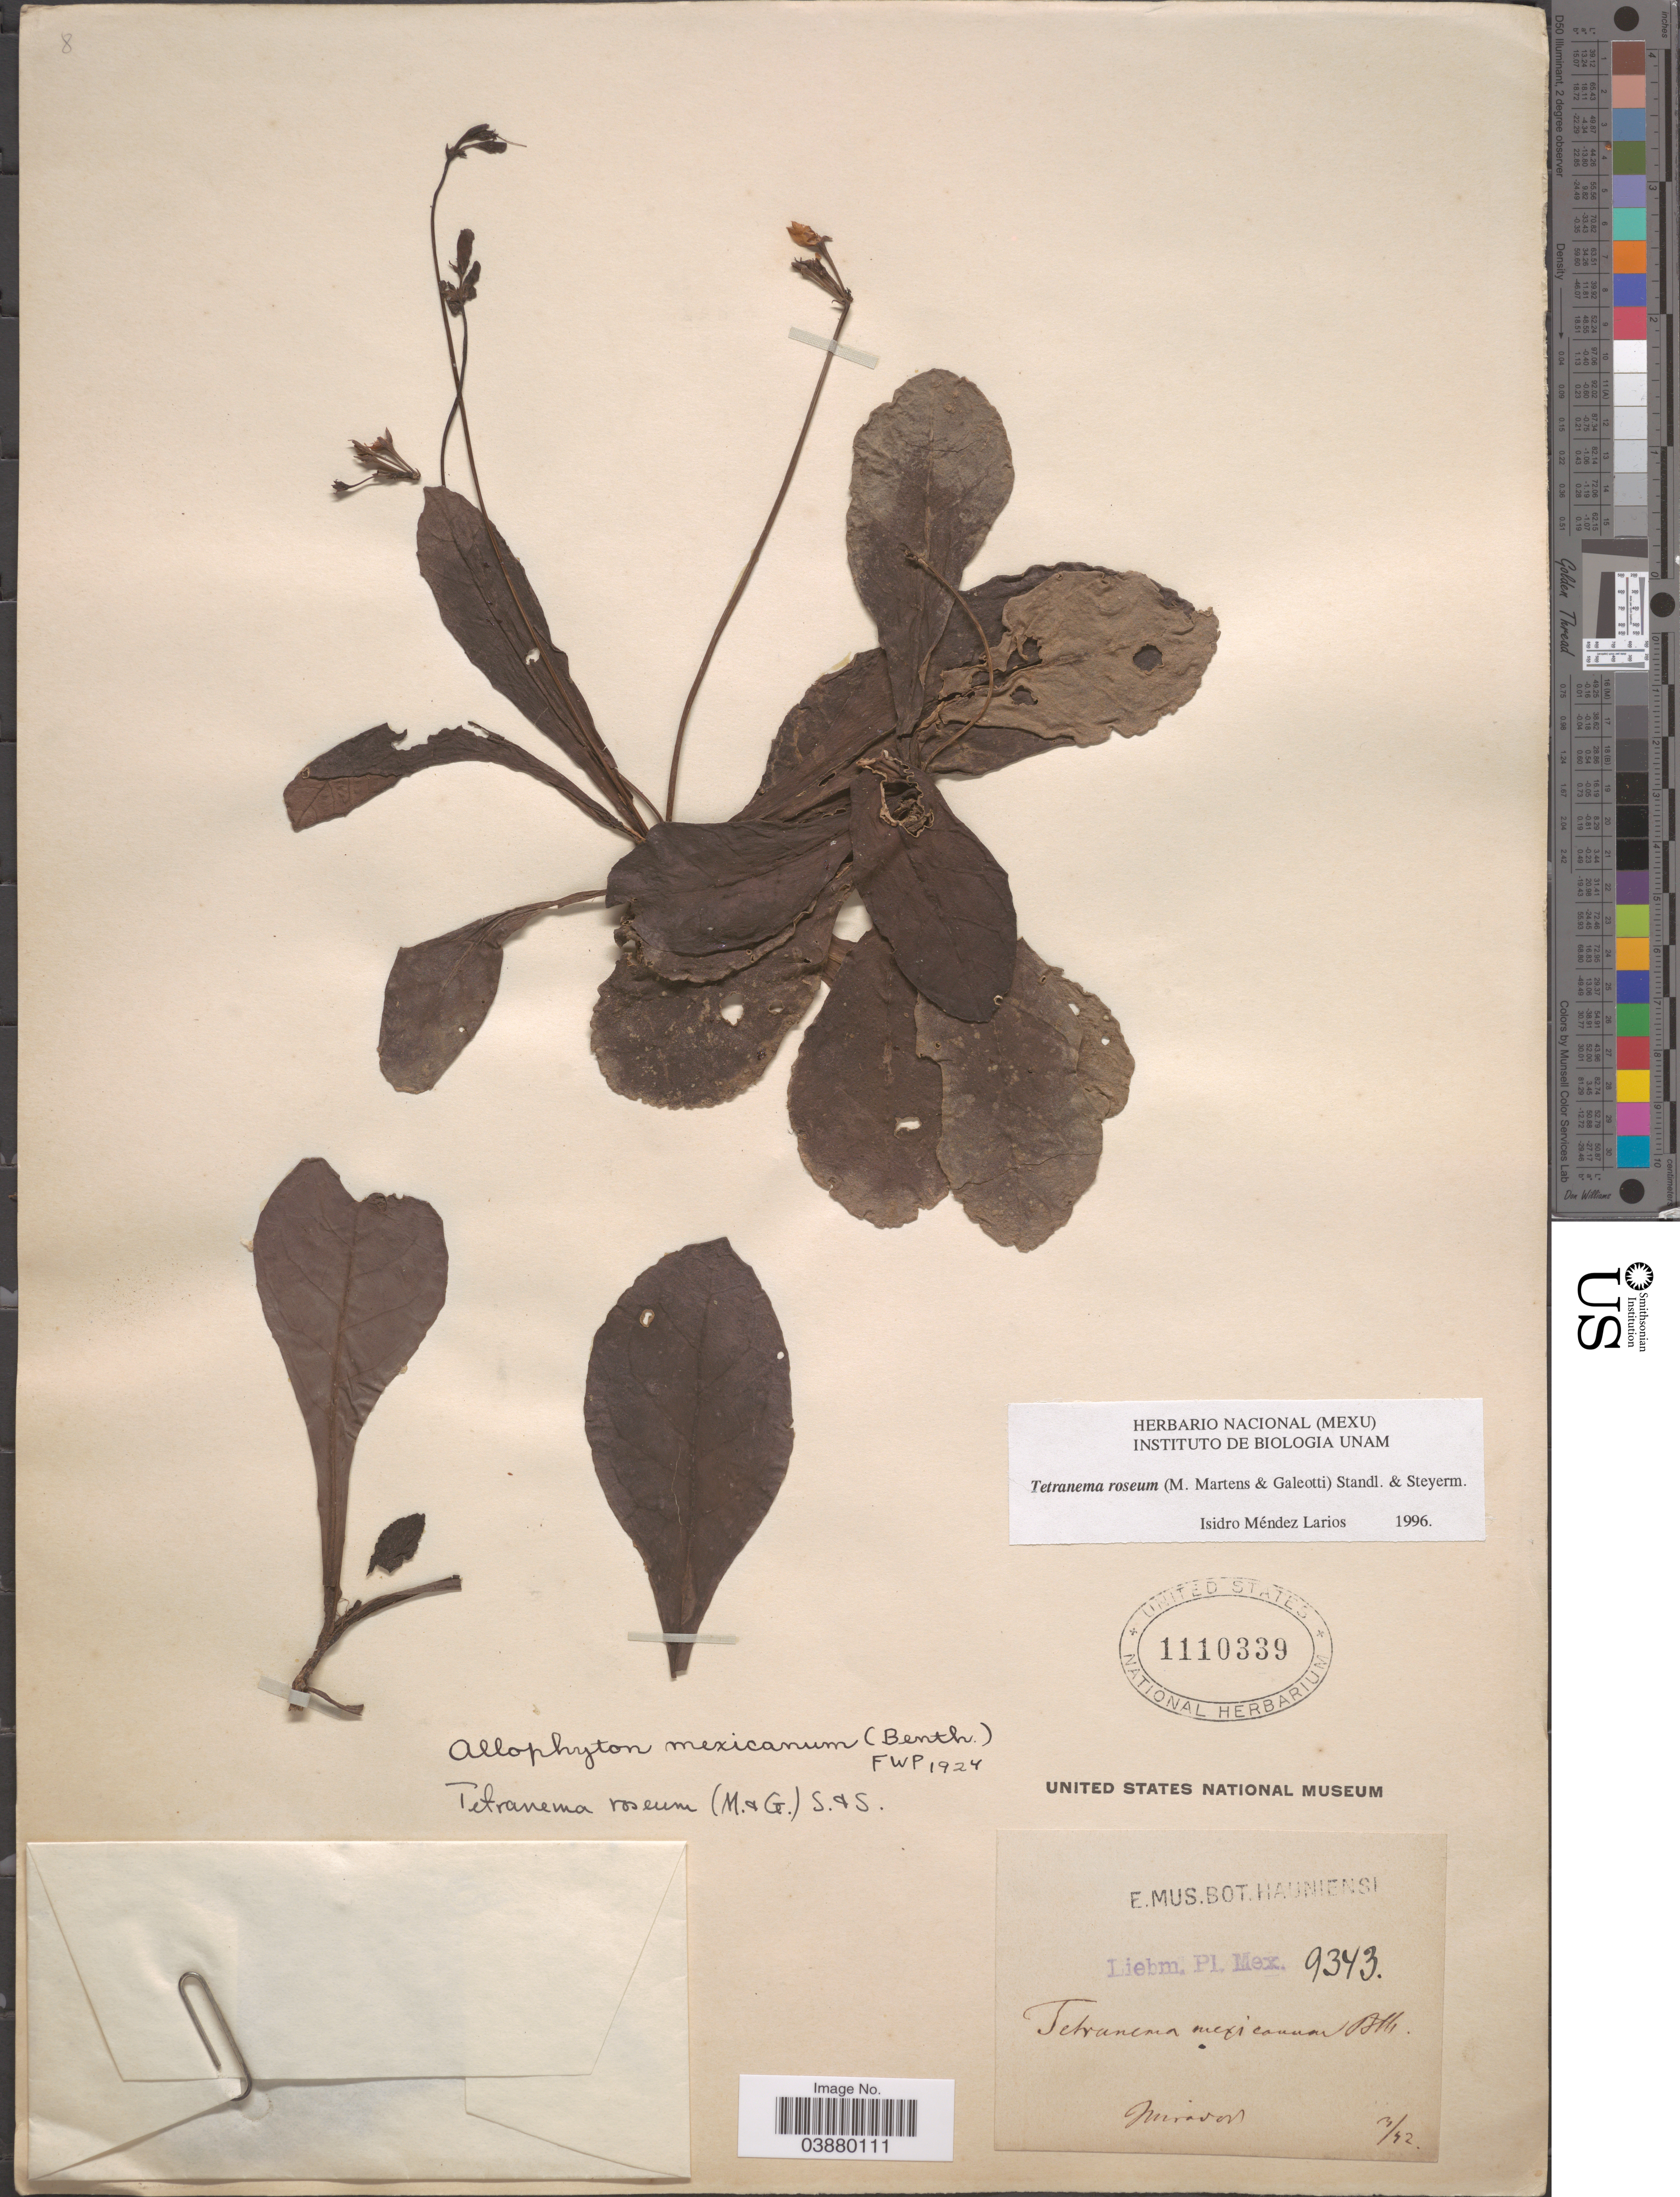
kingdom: Plantae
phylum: Tracheophyta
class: Magnoliopsida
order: Lamiales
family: Plantaginaceae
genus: Tetranema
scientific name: Tetranema roseum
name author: (M. Martens & Galeotti) Standl. & Steyerm.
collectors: Liebm.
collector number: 9343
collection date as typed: Transcribed d/m/y: /3/42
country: Mexico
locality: Mirador.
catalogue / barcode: US 1110339